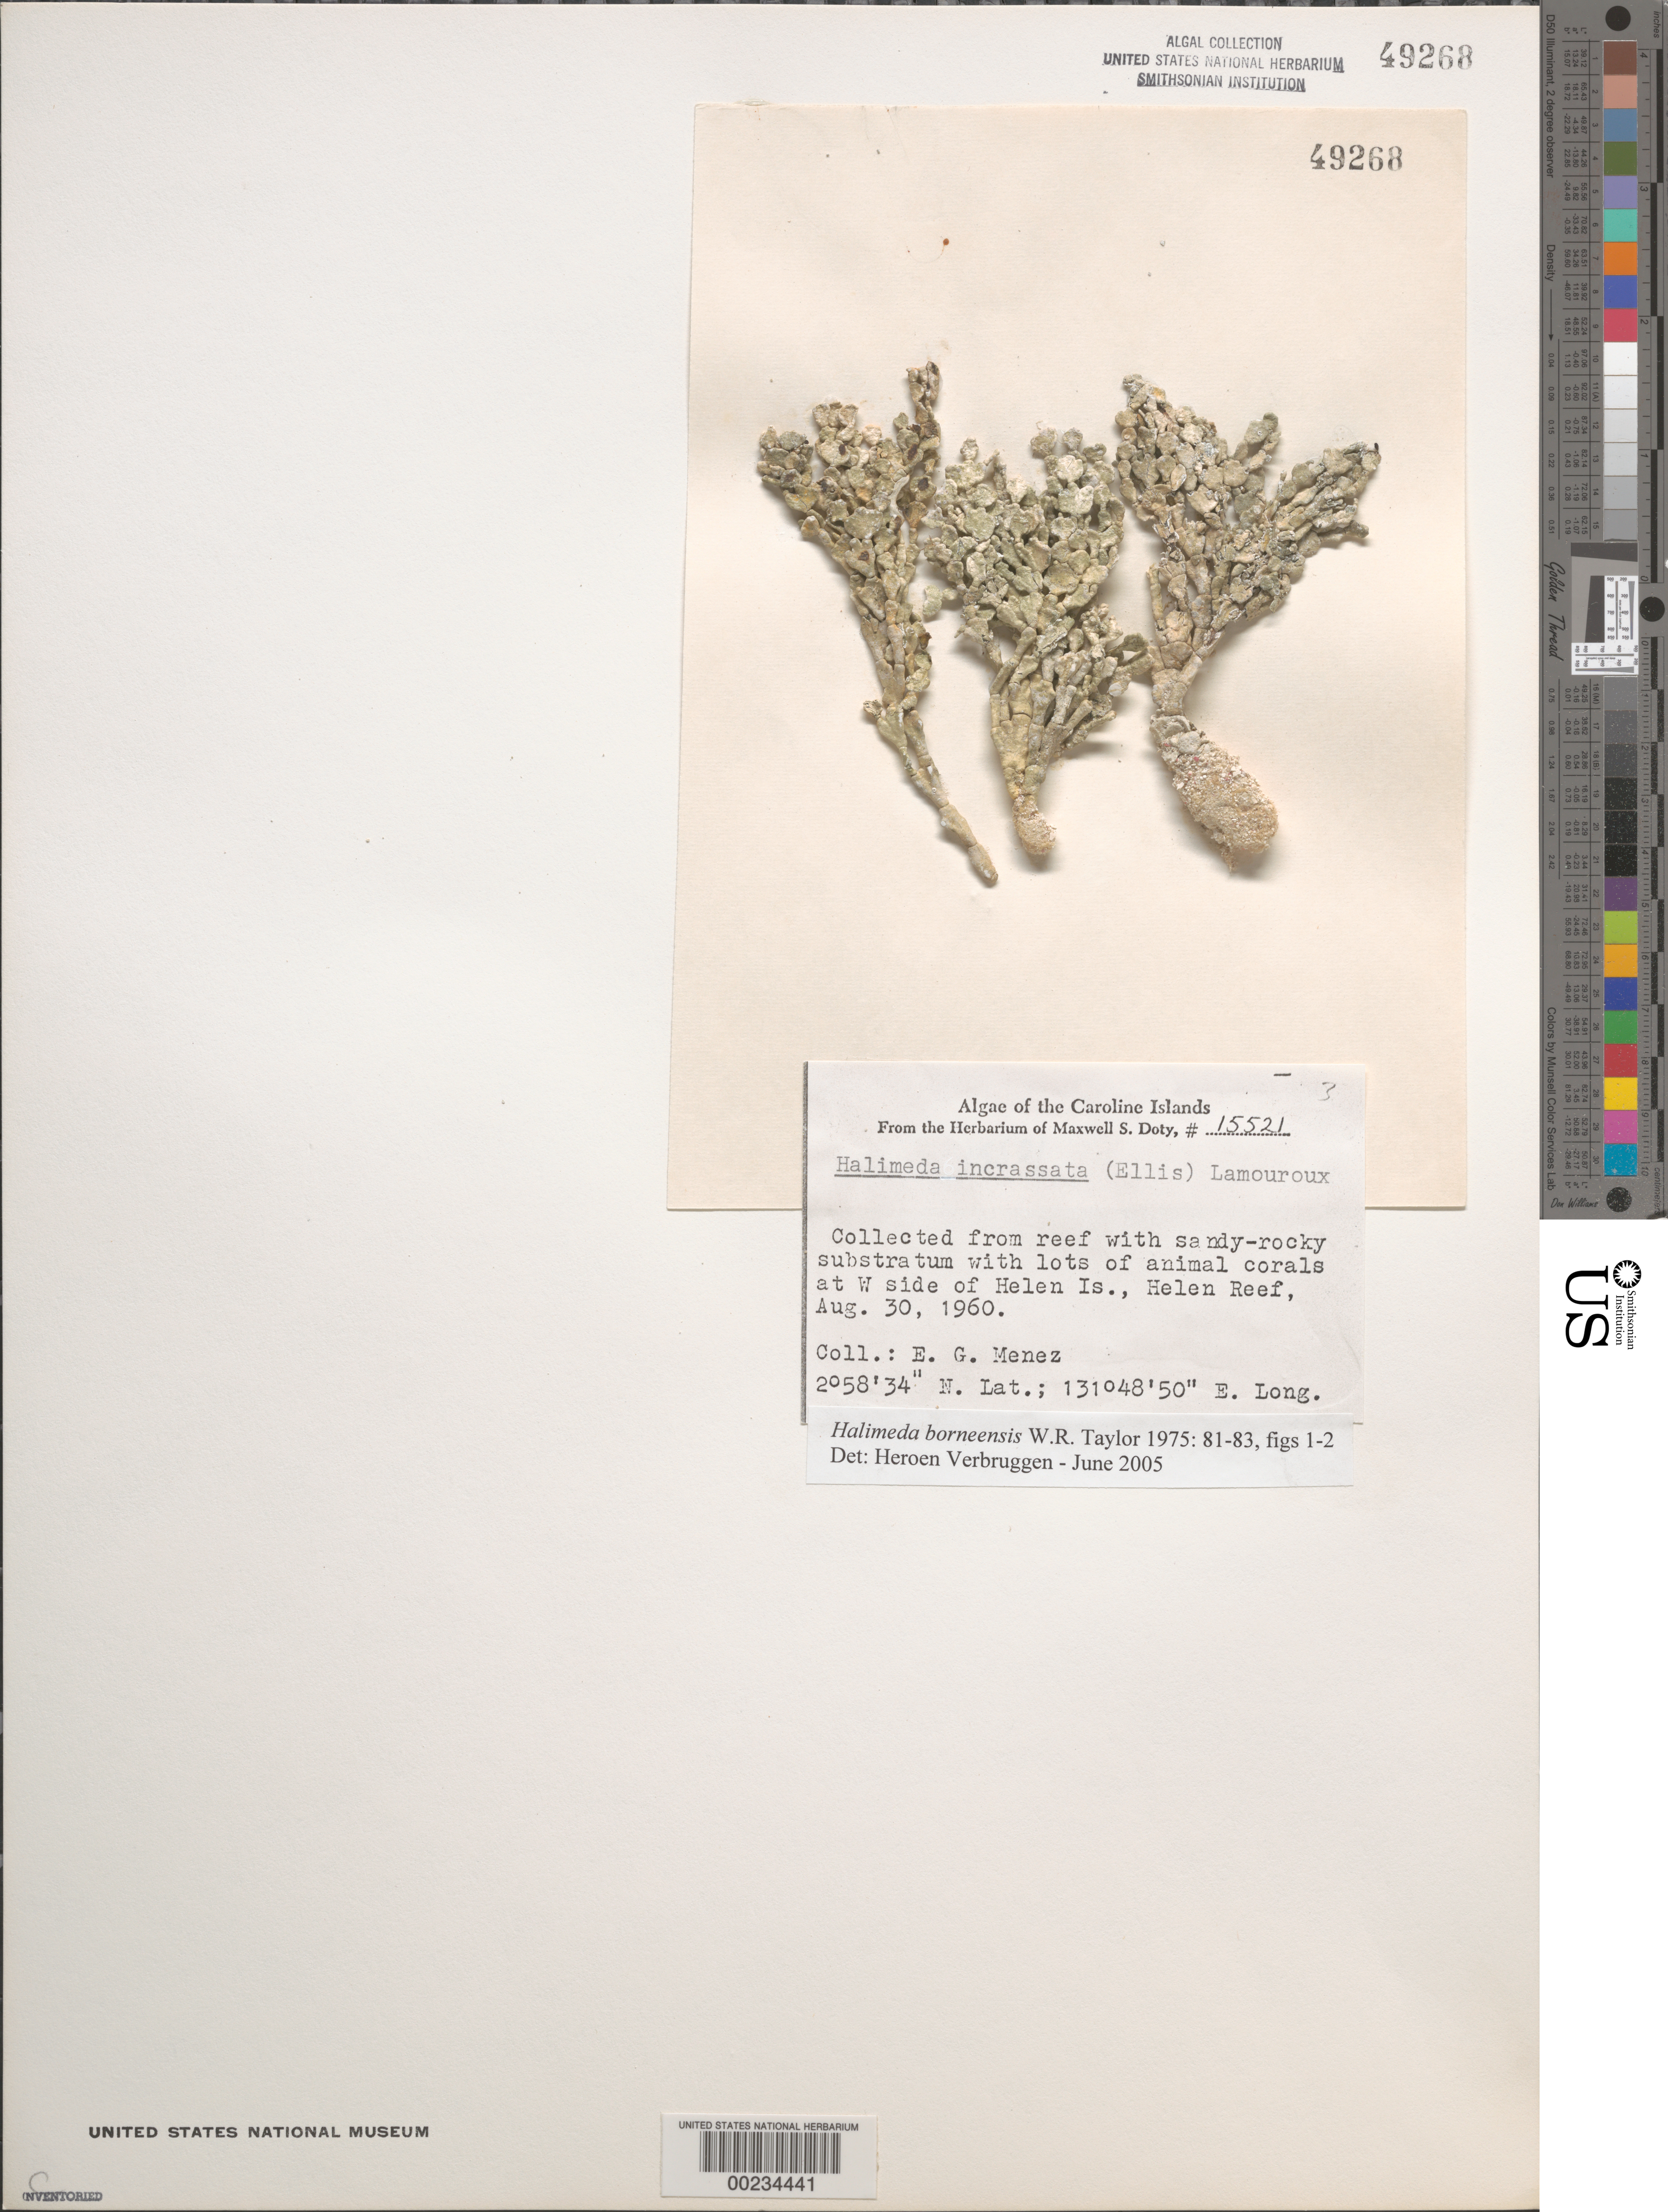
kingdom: Plantae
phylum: Chlorophyta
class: Ulvophyceae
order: Bryopsidales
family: Halimedaceae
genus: Halimeda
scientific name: Halimeda borneensis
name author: W.R. Taylor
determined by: Verbruggen, H.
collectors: Meñez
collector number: MSD 15521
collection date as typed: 30 Aug 1960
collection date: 1960-08-30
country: Palau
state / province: Belau Outliers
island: Helen Atoll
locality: Helen Reef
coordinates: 2 58' 34" N, 131 48' 50" E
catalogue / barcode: US 49268